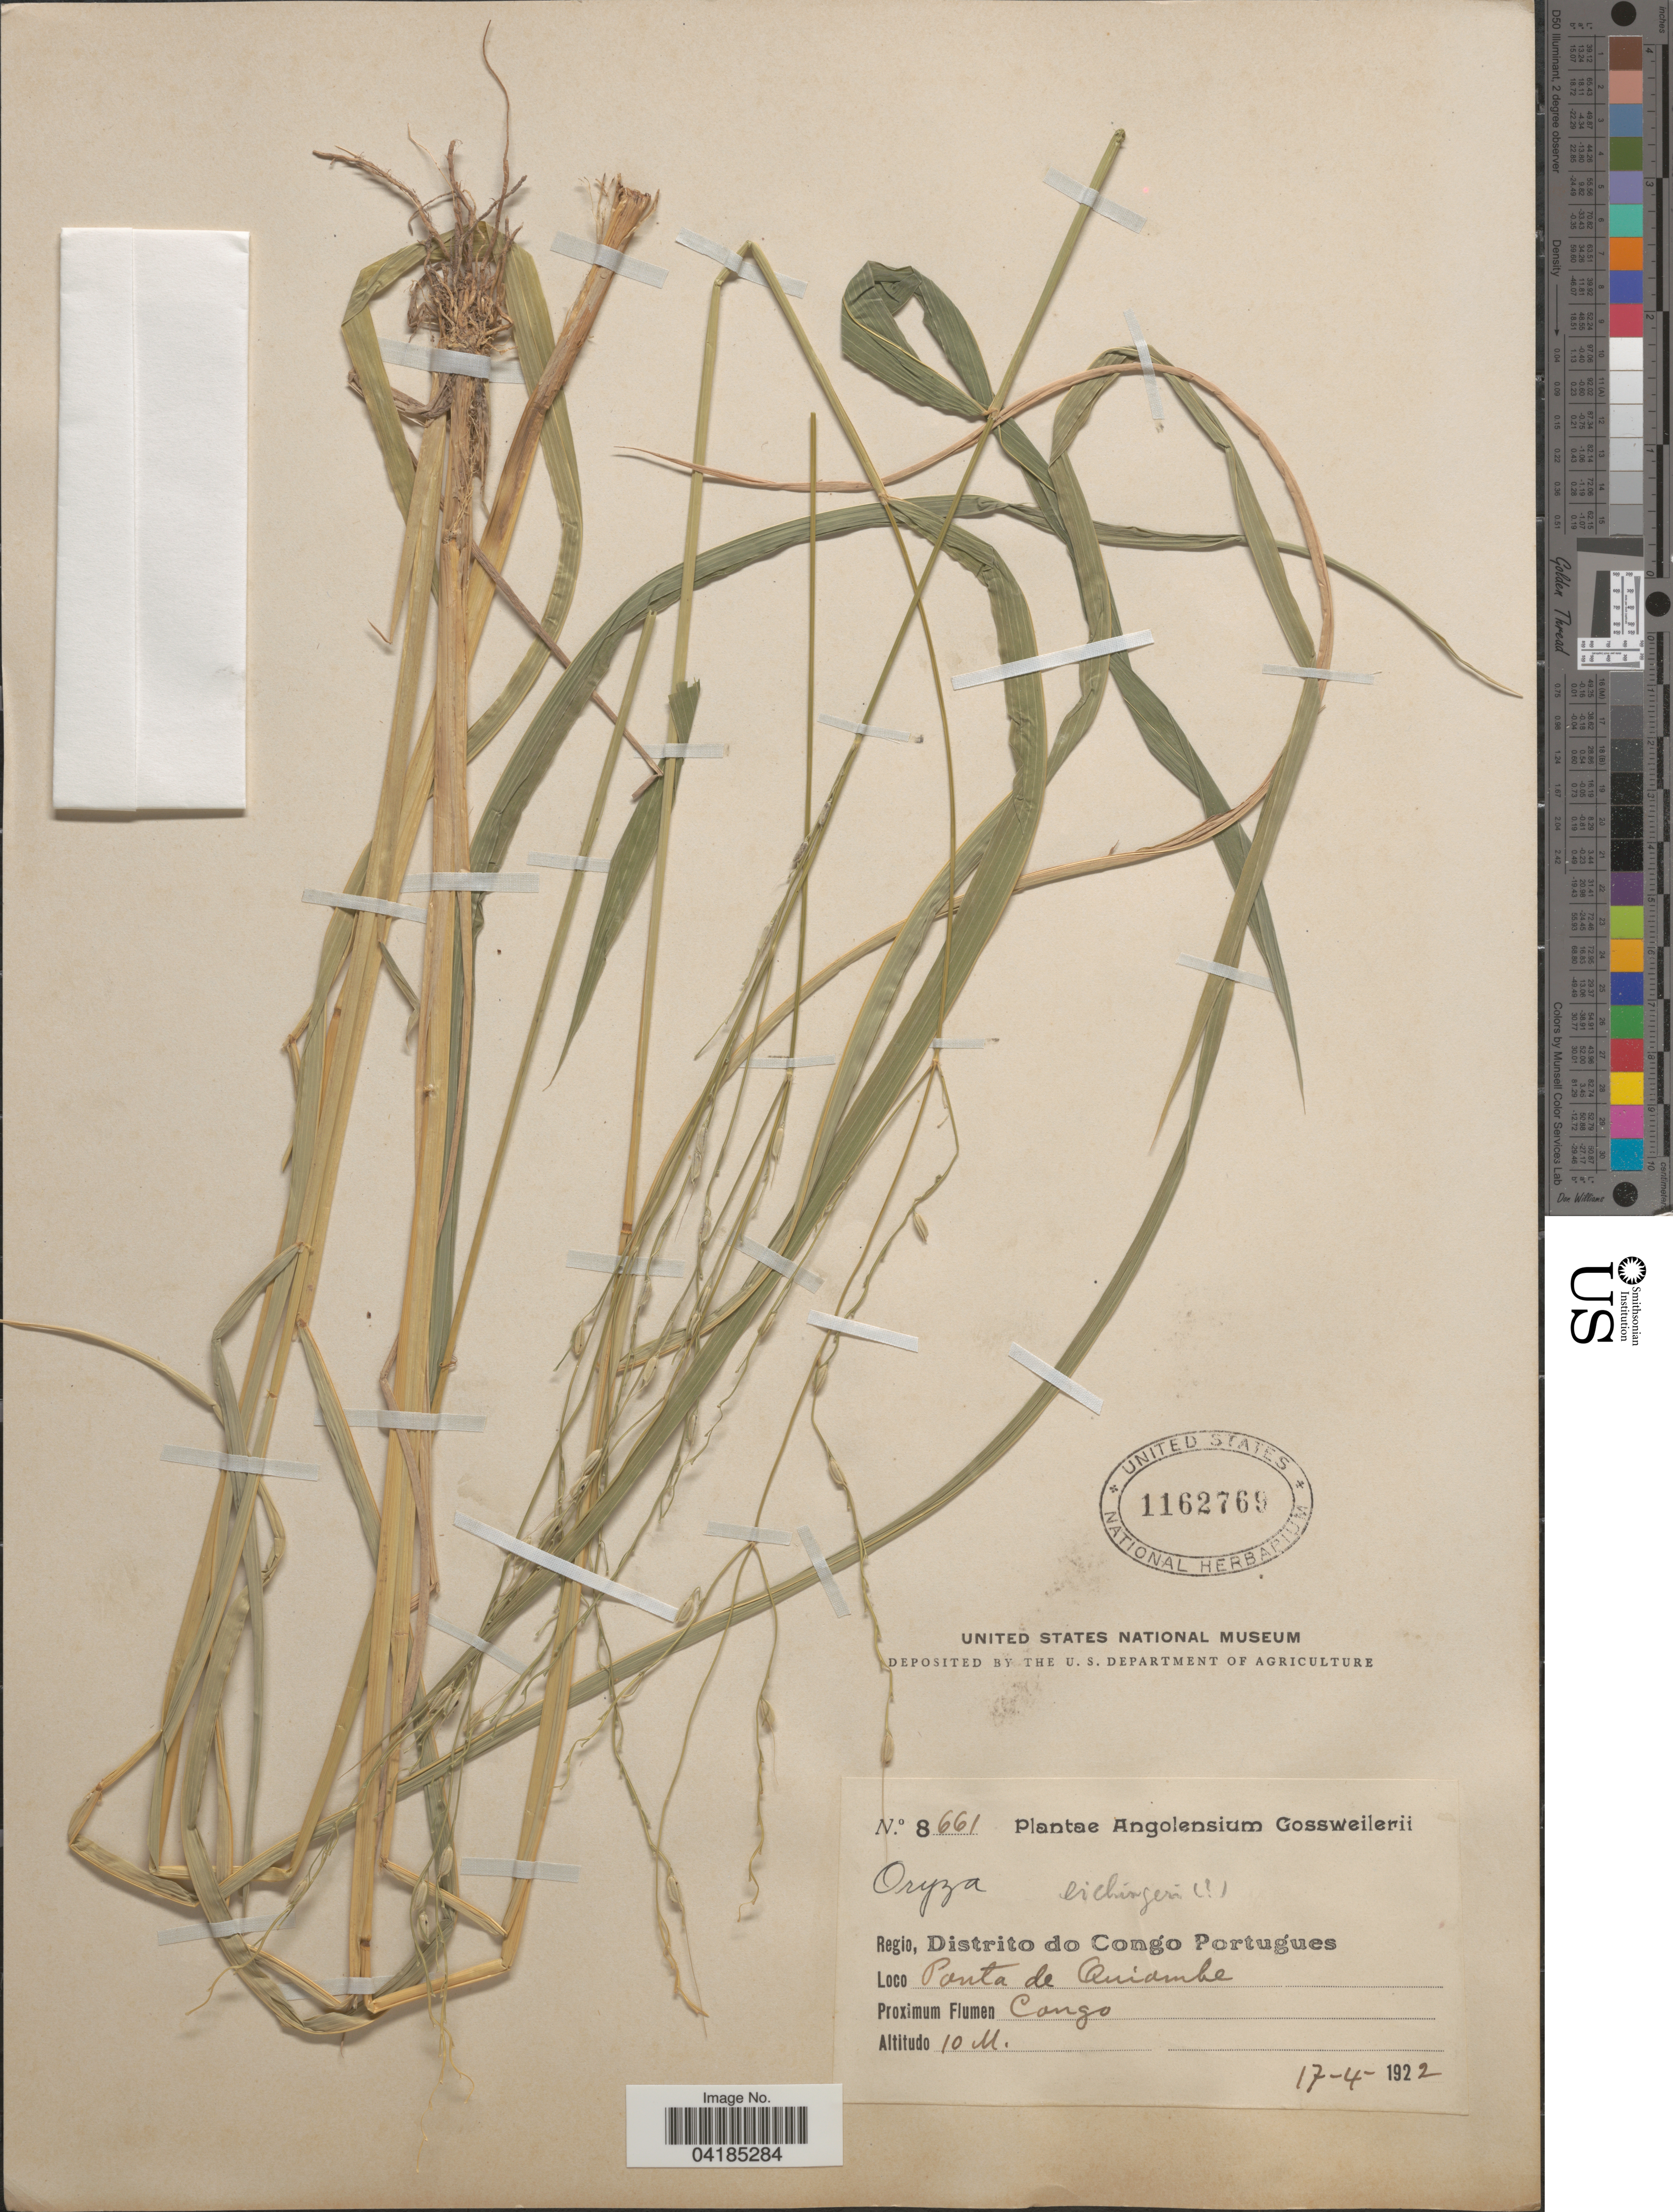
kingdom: Plantae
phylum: Tracheophyta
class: Liliopsida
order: Poales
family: Poaceae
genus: Oryza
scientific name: Oryza eichingeri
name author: Peter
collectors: -. Gossweiler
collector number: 8661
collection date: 1922-04-17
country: Congo, Democratic Republic of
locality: Regio, Distrito do Congo Portugues. Ponta de Quiambe. Proximum Flumen Congo.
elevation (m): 10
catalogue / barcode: US 1162769